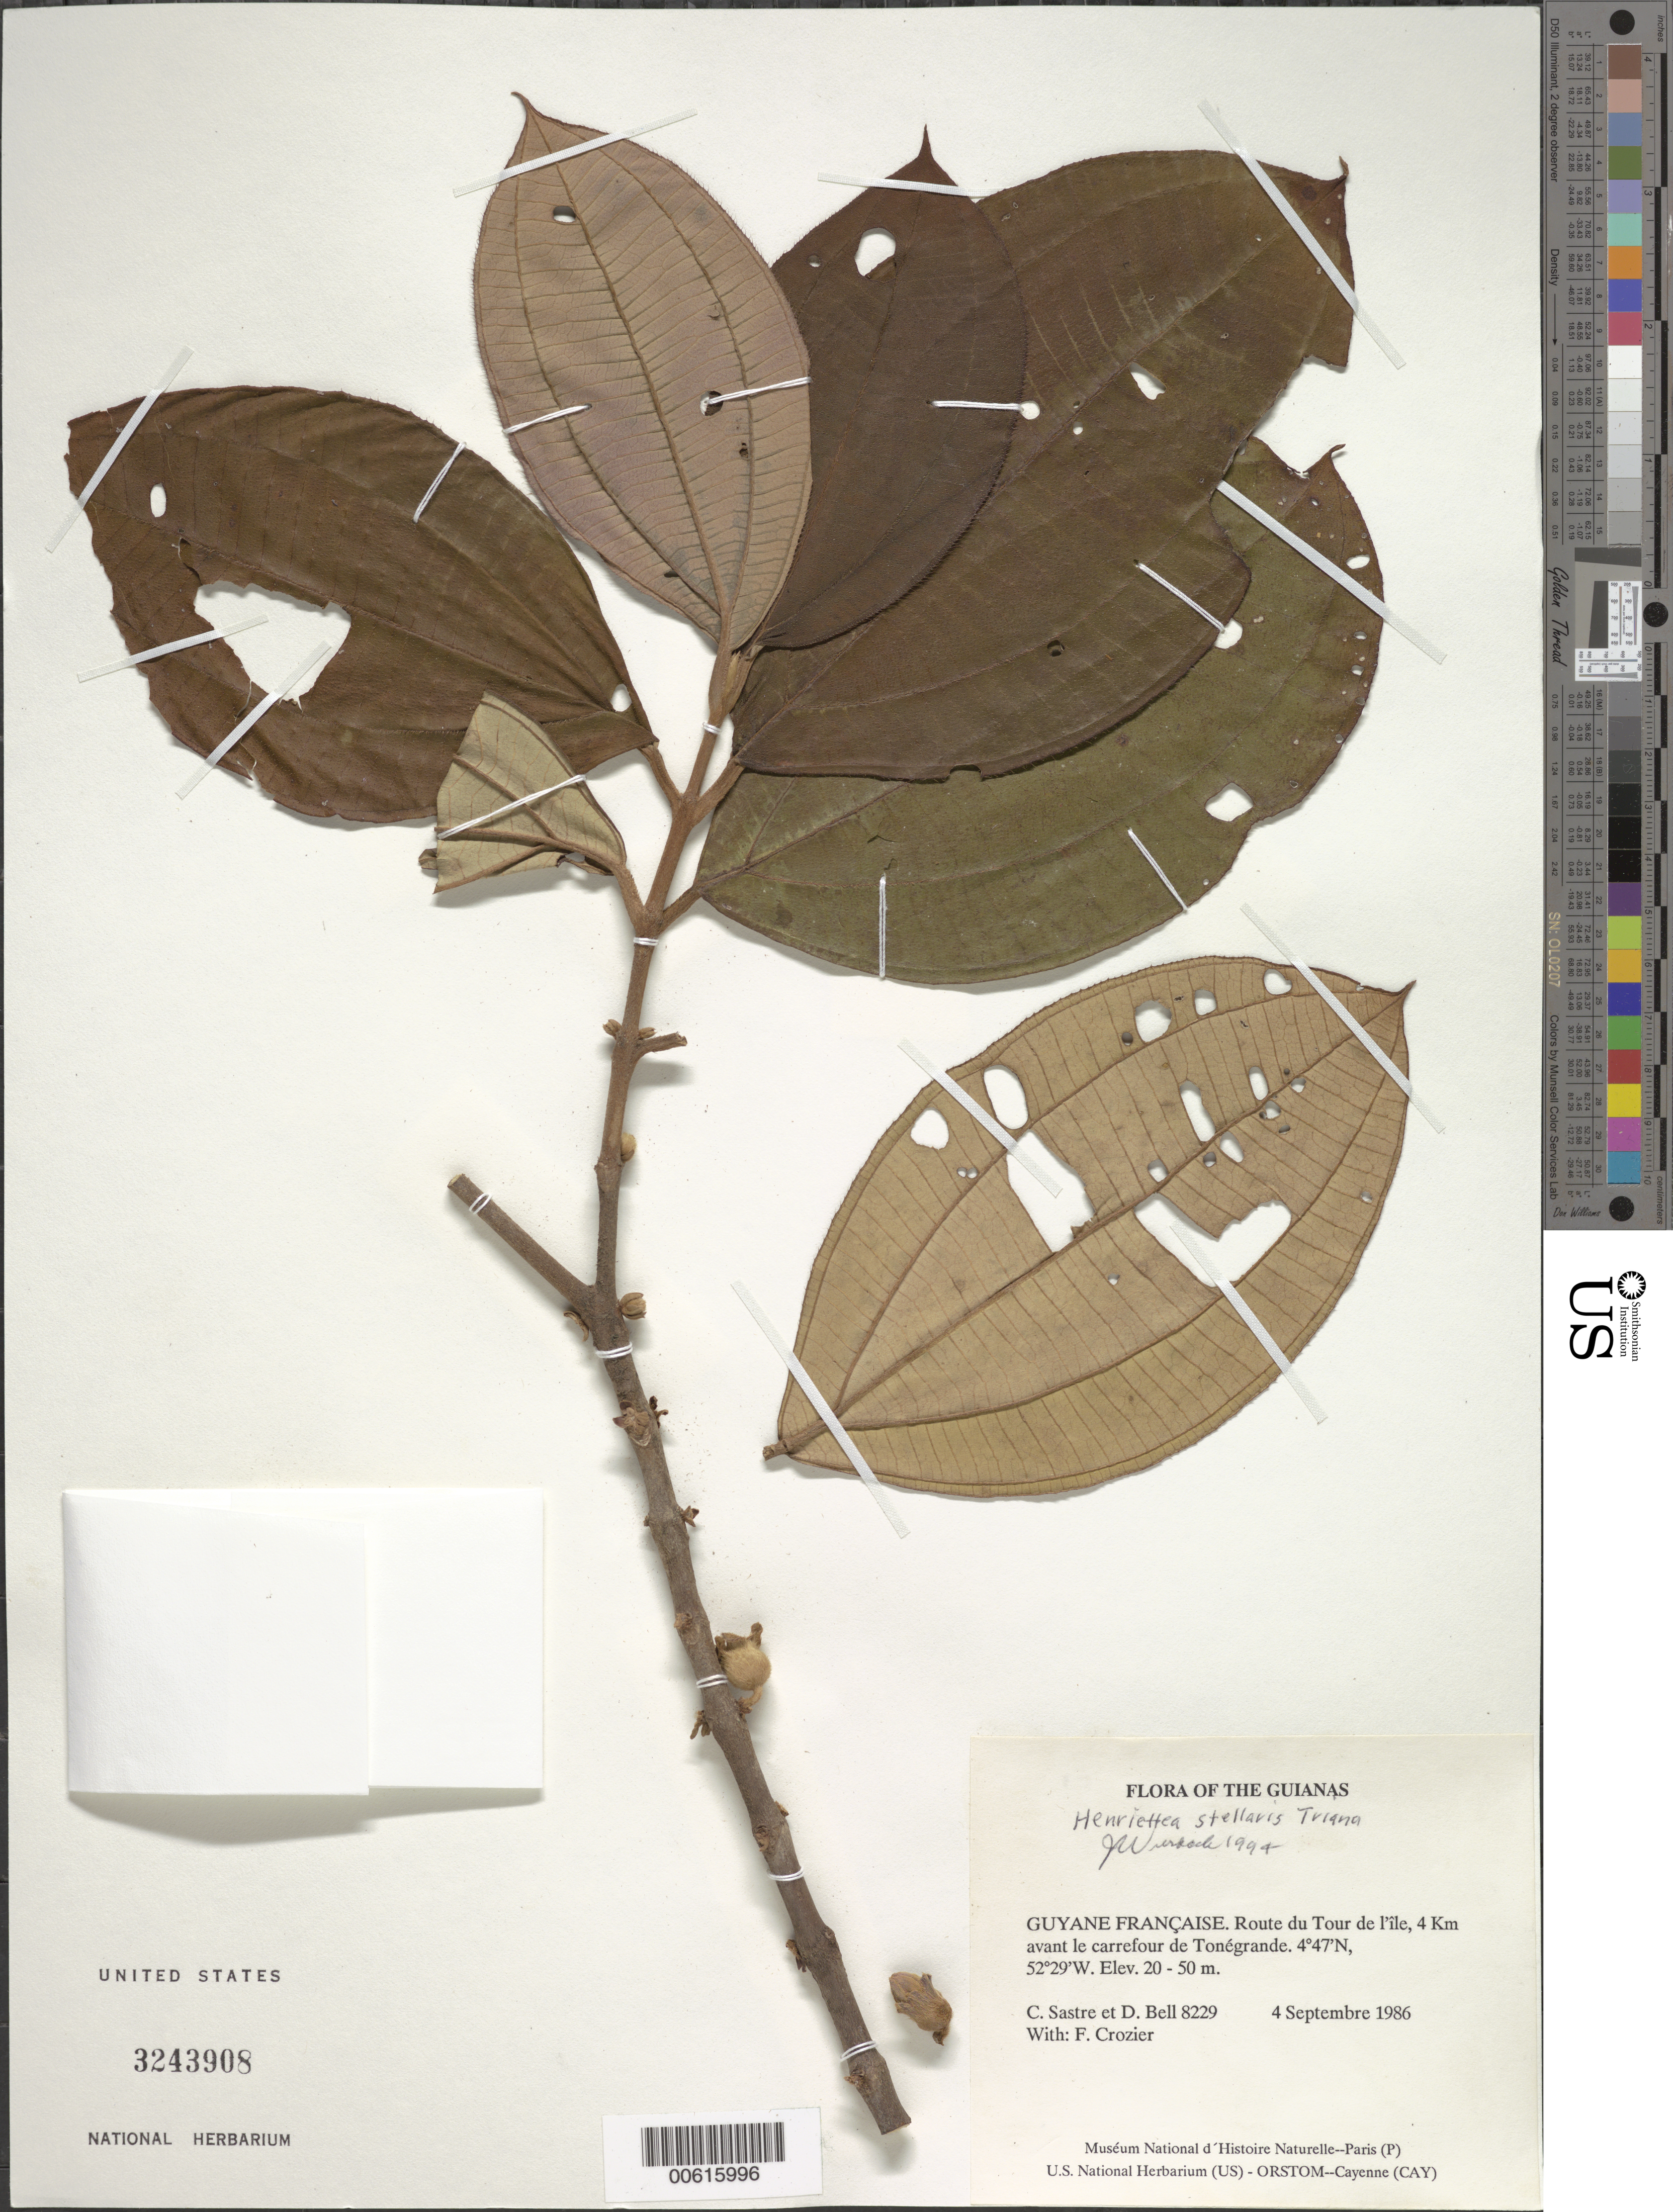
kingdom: Plantae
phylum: Tracheophyta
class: Magnoliopsida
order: Myrtales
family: Melastomataceae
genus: Henriettea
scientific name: Henriettea succosa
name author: (Aubl.) DC.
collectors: C. H. L. Sastre, D. A. Bell & F. Crozier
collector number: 8229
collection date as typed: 4 September 1986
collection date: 1986-09-04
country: French Guiana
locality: Route du Tour de l'île, 4 Km avant le carrefour de Tonégrande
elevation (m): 20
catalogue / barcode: US 3243908